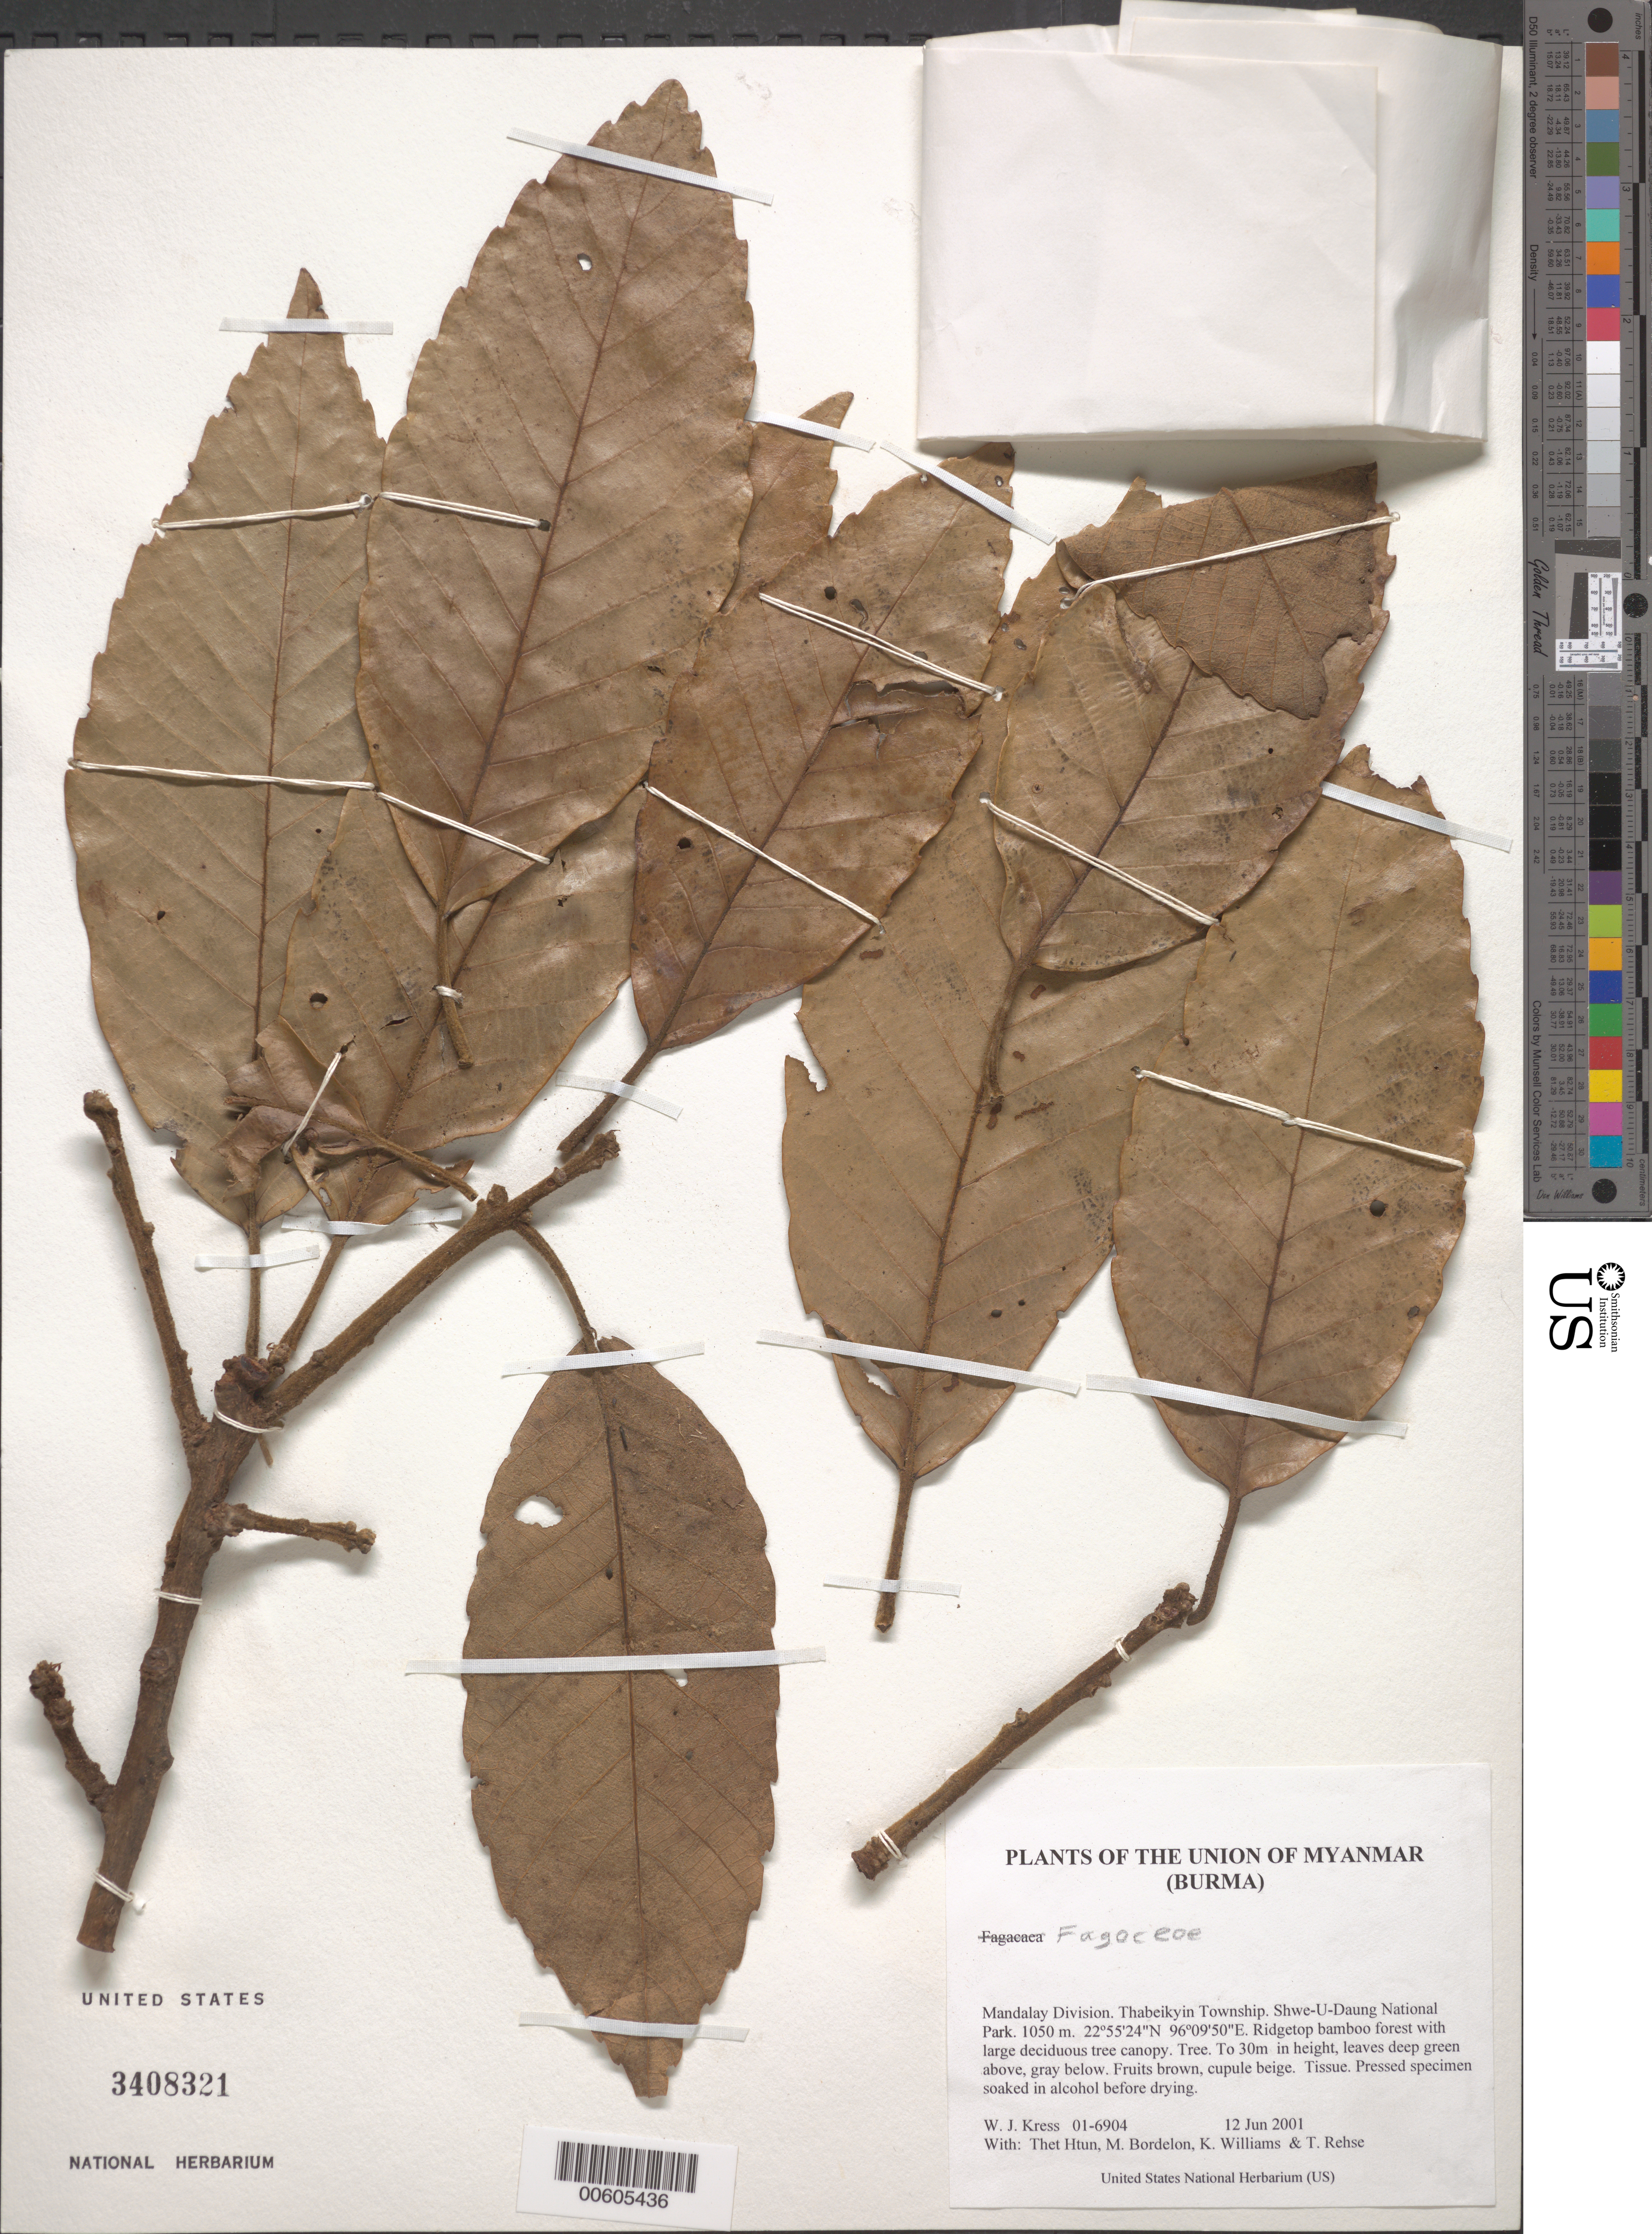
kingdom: Plantae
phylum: Tracheophyta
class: Magnoliopsida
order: Fagales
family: Fagaceae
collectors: W. J. Kress, Thet Htun, M. Bordelon, K. J. Williams & T. Rehse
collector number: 01-6904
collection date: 2001-06-12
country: Myanmar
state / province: Mandalay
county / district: Thabeikyin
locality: Shwe-U-Daung National Park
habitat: Ridgetop bamboo forest with large deciduous tree canopy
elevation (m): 1050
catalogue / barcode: US 3408321